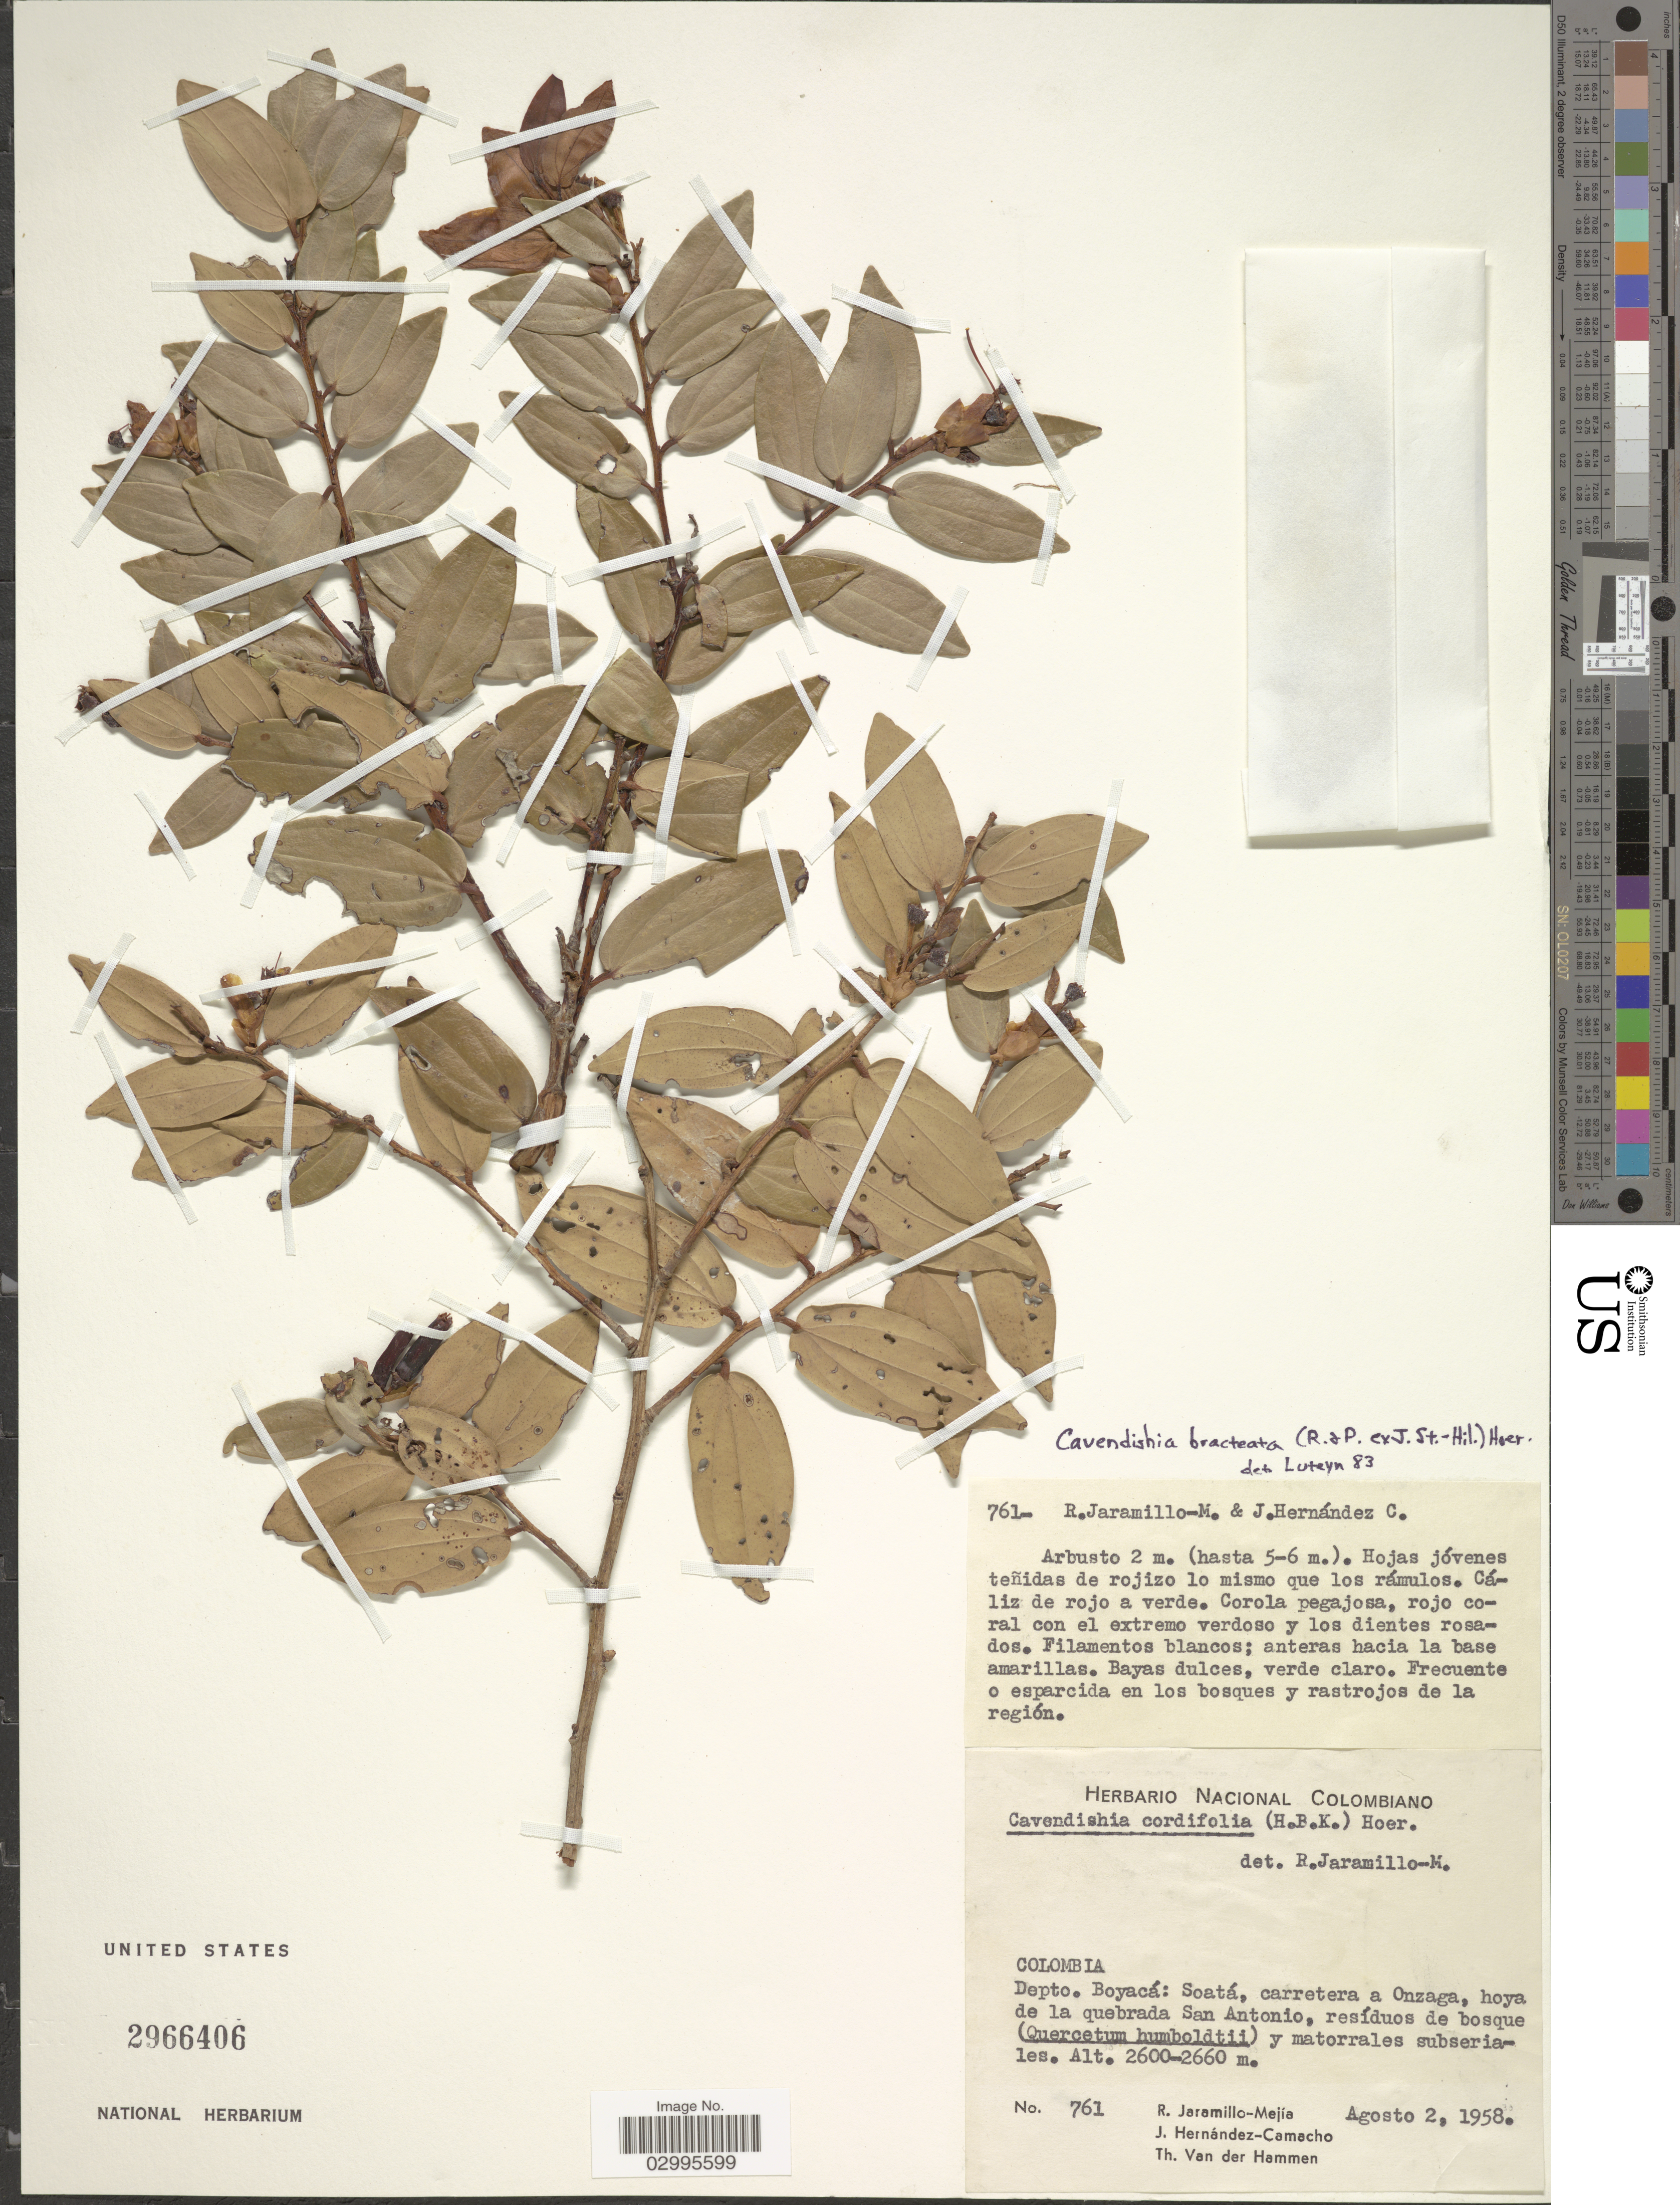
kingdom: Plantae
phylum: Tracheophyta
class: Magnoliopsida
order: Ericales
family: Ericaceae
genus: Cavendishia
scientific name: Cavendishia bracteata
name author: (Ruiz & Pav. ex J. St.-Hil.) Hoerold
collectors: R. Jaramillo M., J. Hernández-Camacho & T. Van der Hammen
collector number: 761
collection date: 1958-08-02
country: Colombia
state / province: Boyacá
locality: Depto. Boyacá: Soatá, carretera a Onzaga, hoya de la quebrada San Antonio.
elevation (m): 2600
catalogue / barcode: US 2966406